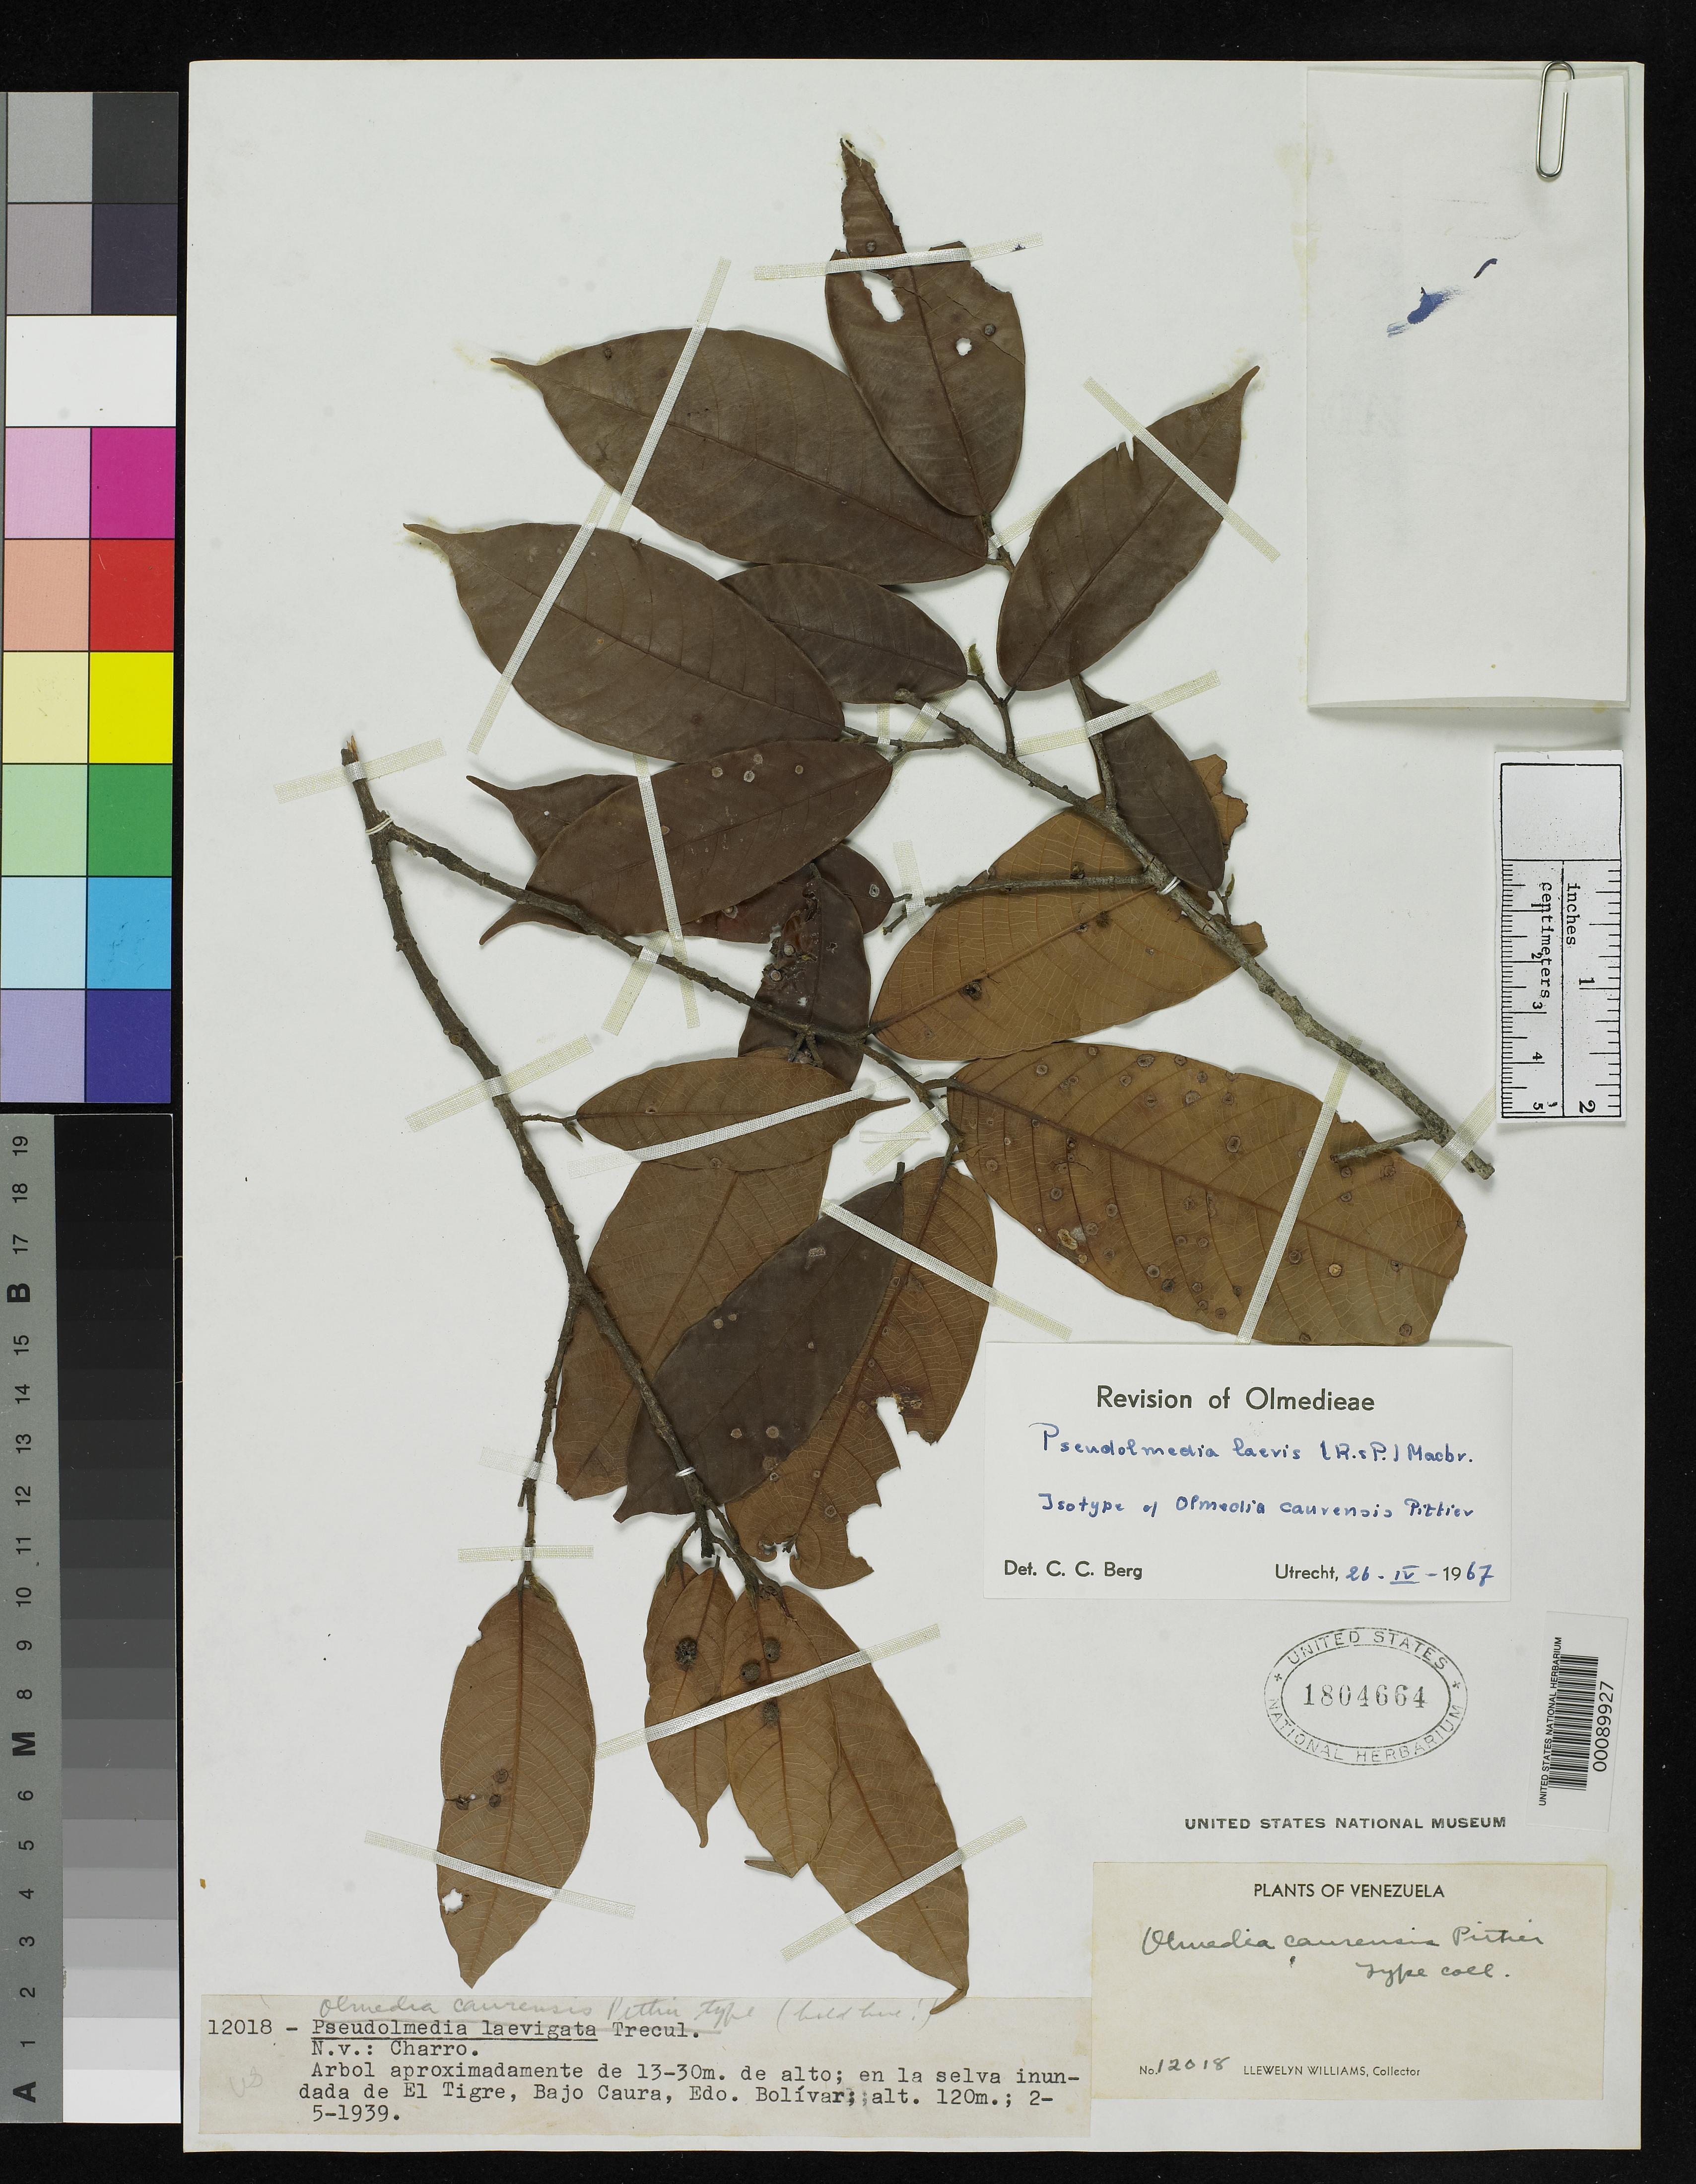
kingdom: Plantae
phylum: Tracheophyta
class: Magnoliopsida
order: Rosales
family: Moraceae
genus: Olmedia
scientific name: Olmedia caurensis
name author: Pittier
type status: Isotype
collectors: Ll. Williams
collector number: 12018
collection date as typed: Feb 1939 to -- May 1939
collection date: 1939-02/1939-05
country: Venezuela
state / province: Bolivar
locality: Baja Caura.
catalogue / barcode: US 1804664